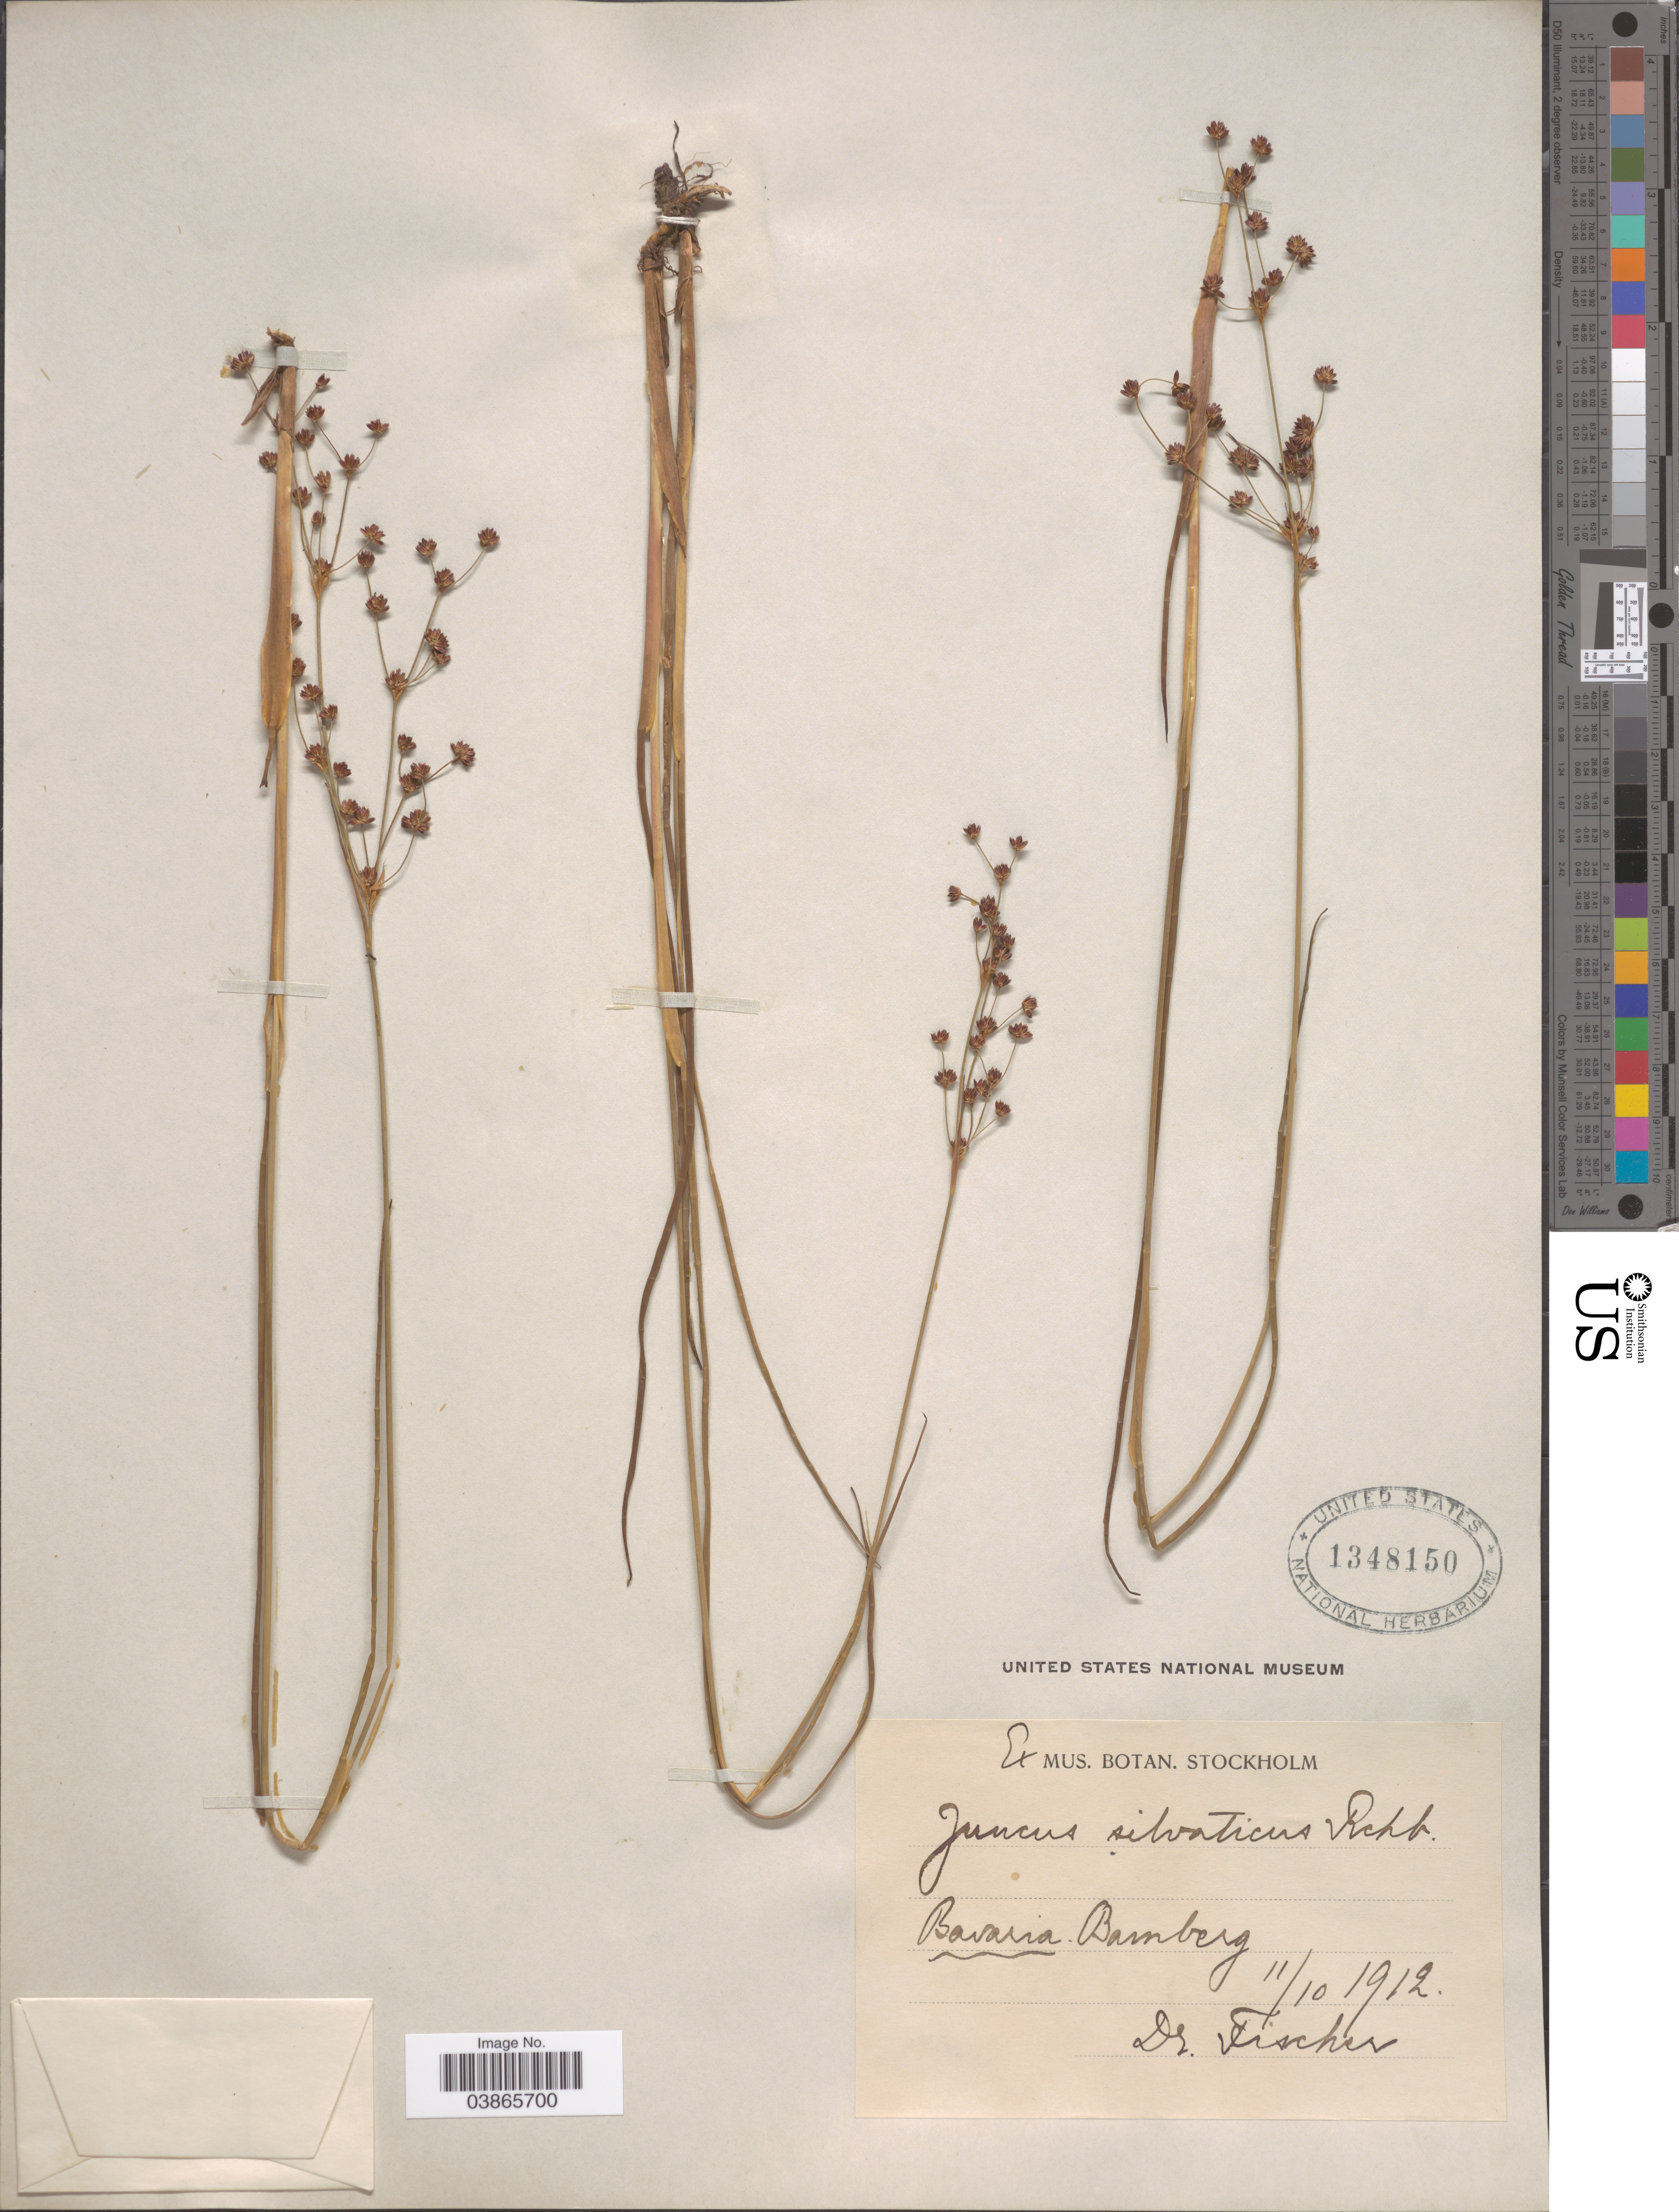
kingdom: Plantae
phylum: Tracheophyta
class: Liliopsida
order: Poales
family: Juncaceae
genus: Juncus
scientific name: Juncus sylvaticus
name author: Huds.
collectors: Fischer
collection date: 1912-10-11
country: Germany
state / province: Bayern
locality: Bavaria. Bamberg.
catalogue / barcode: US 1348150